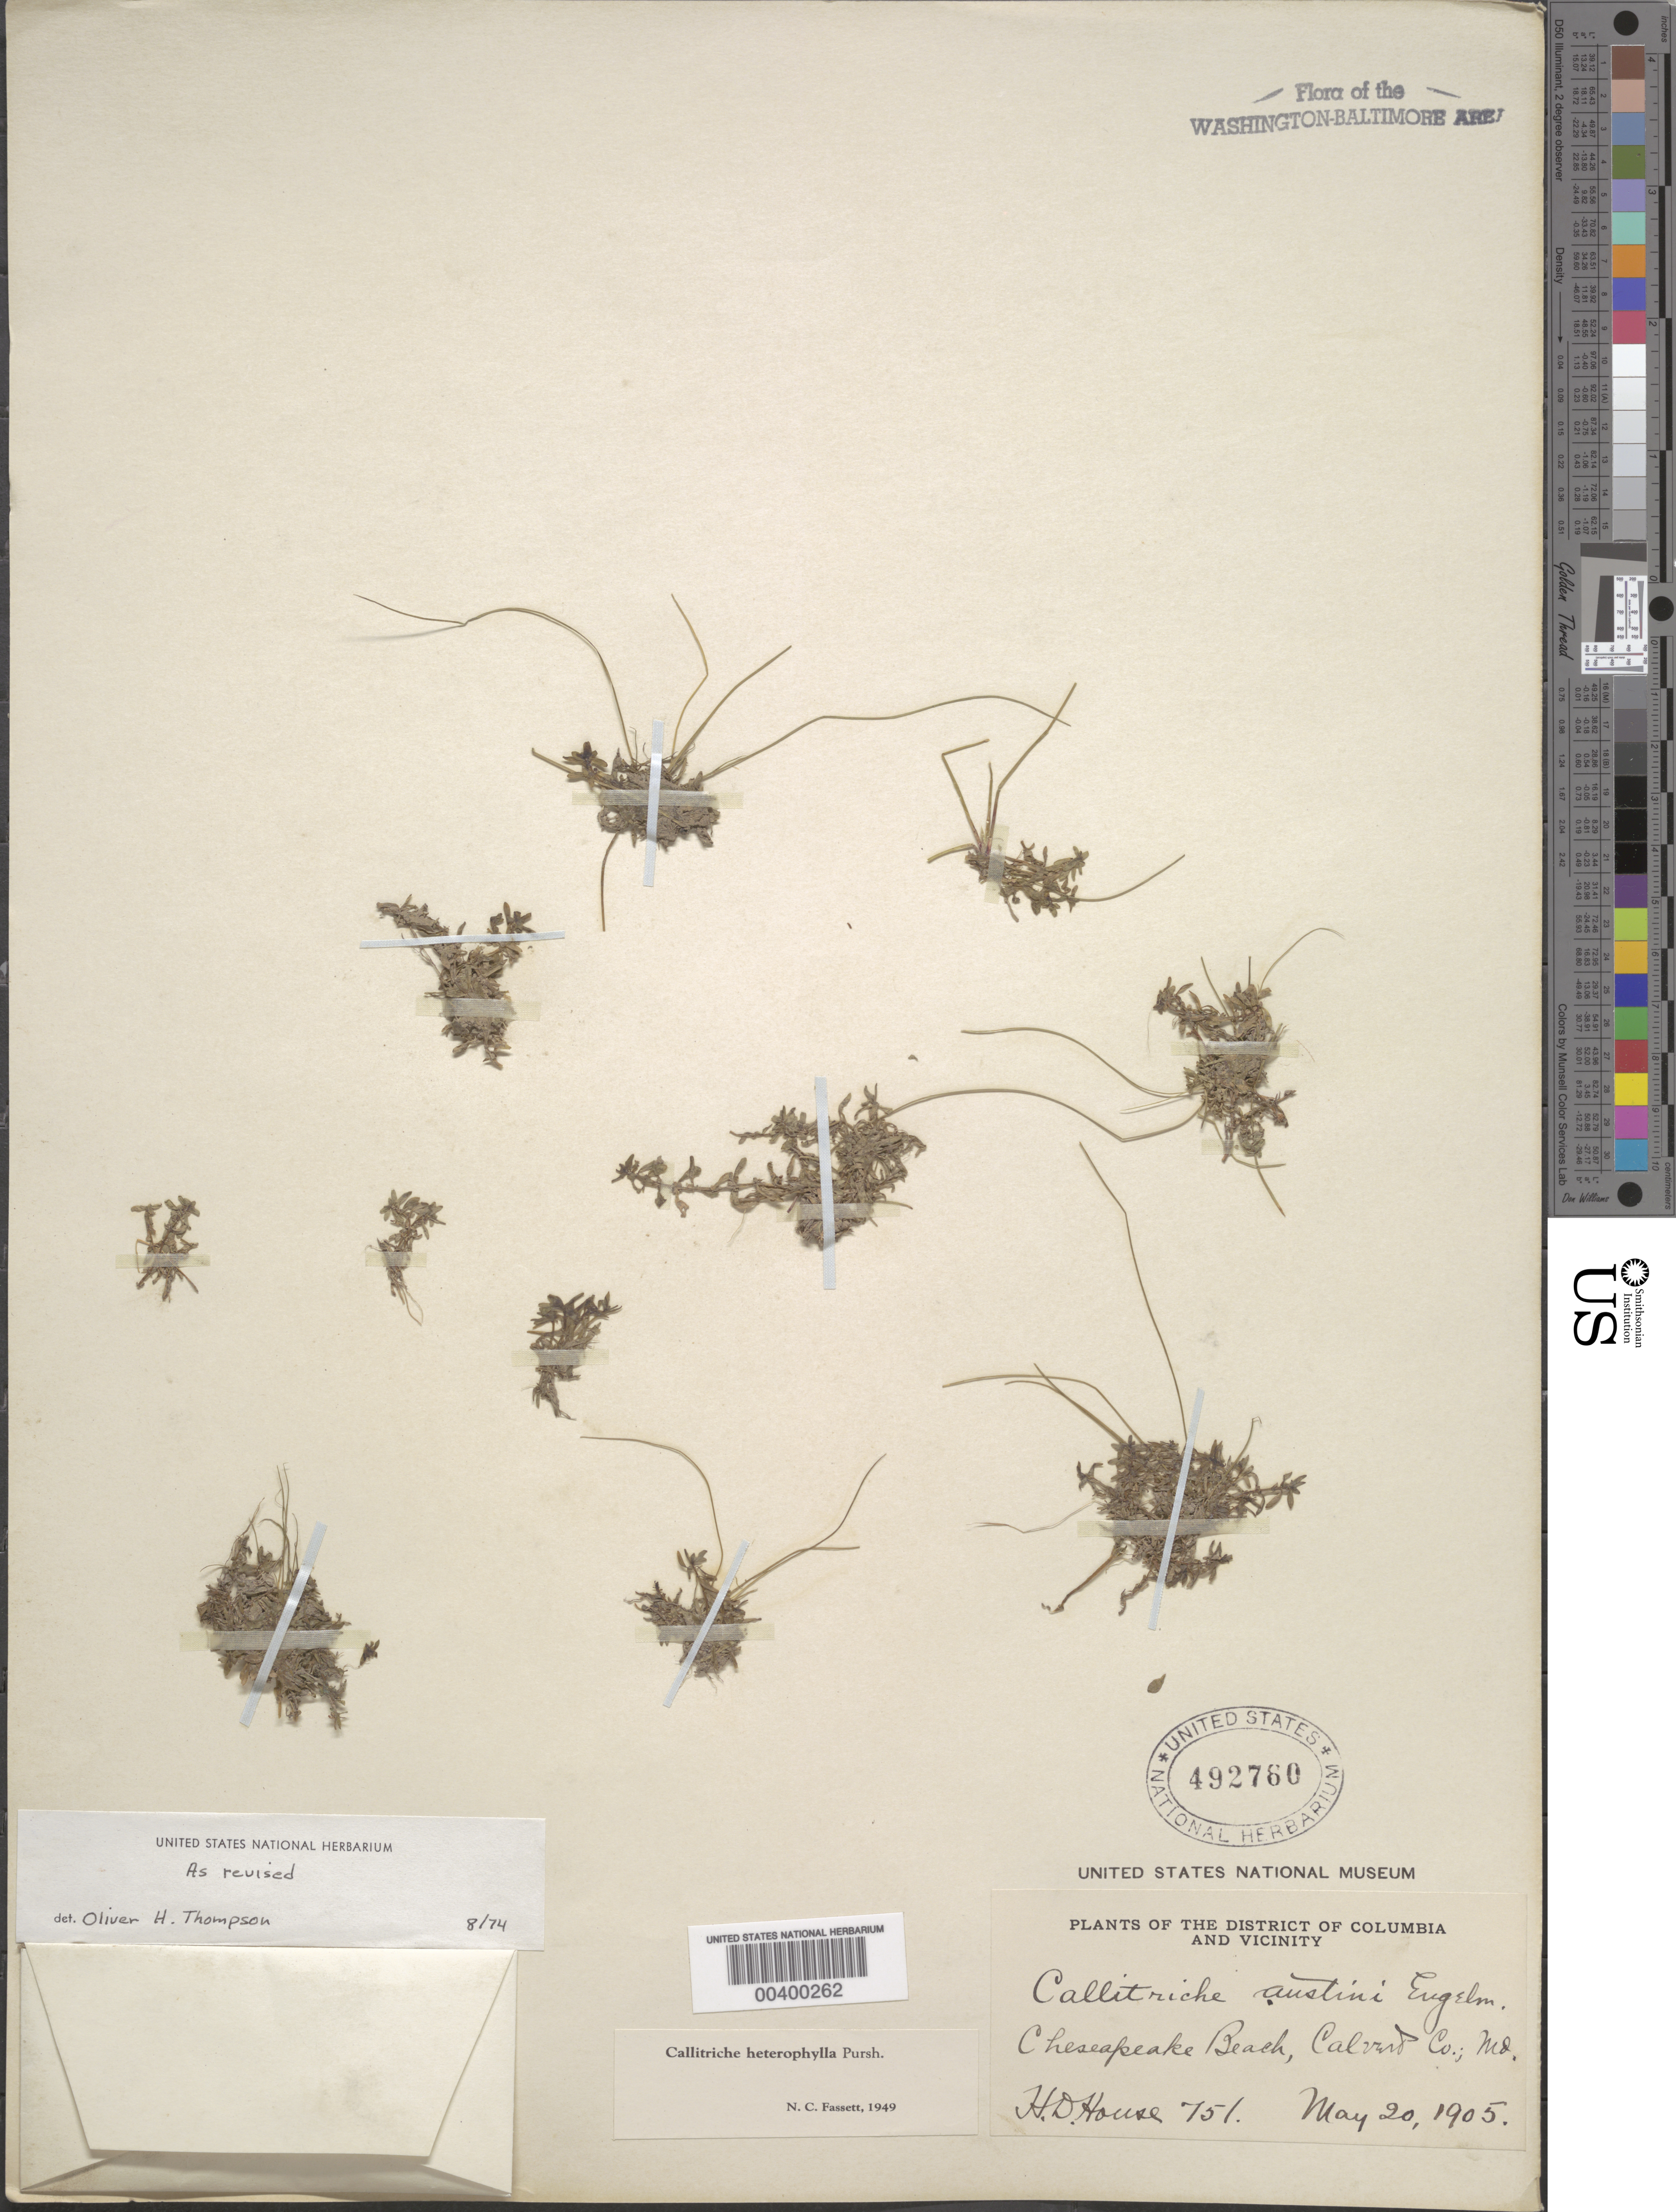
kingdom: Plantae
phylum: Tracheophyta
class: Magnoliopsida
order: Lamiales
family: Plantaginaceae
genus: Callitriche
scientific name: Callitriche heterophylla Pursh emend. Darby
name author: Pursh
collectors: H. D. House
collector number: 751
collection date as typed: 20 May 1905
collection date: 1905-05-20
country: United States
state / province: Maryland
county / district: Calvert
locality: Chesapeake Beach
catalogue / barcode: US 492760